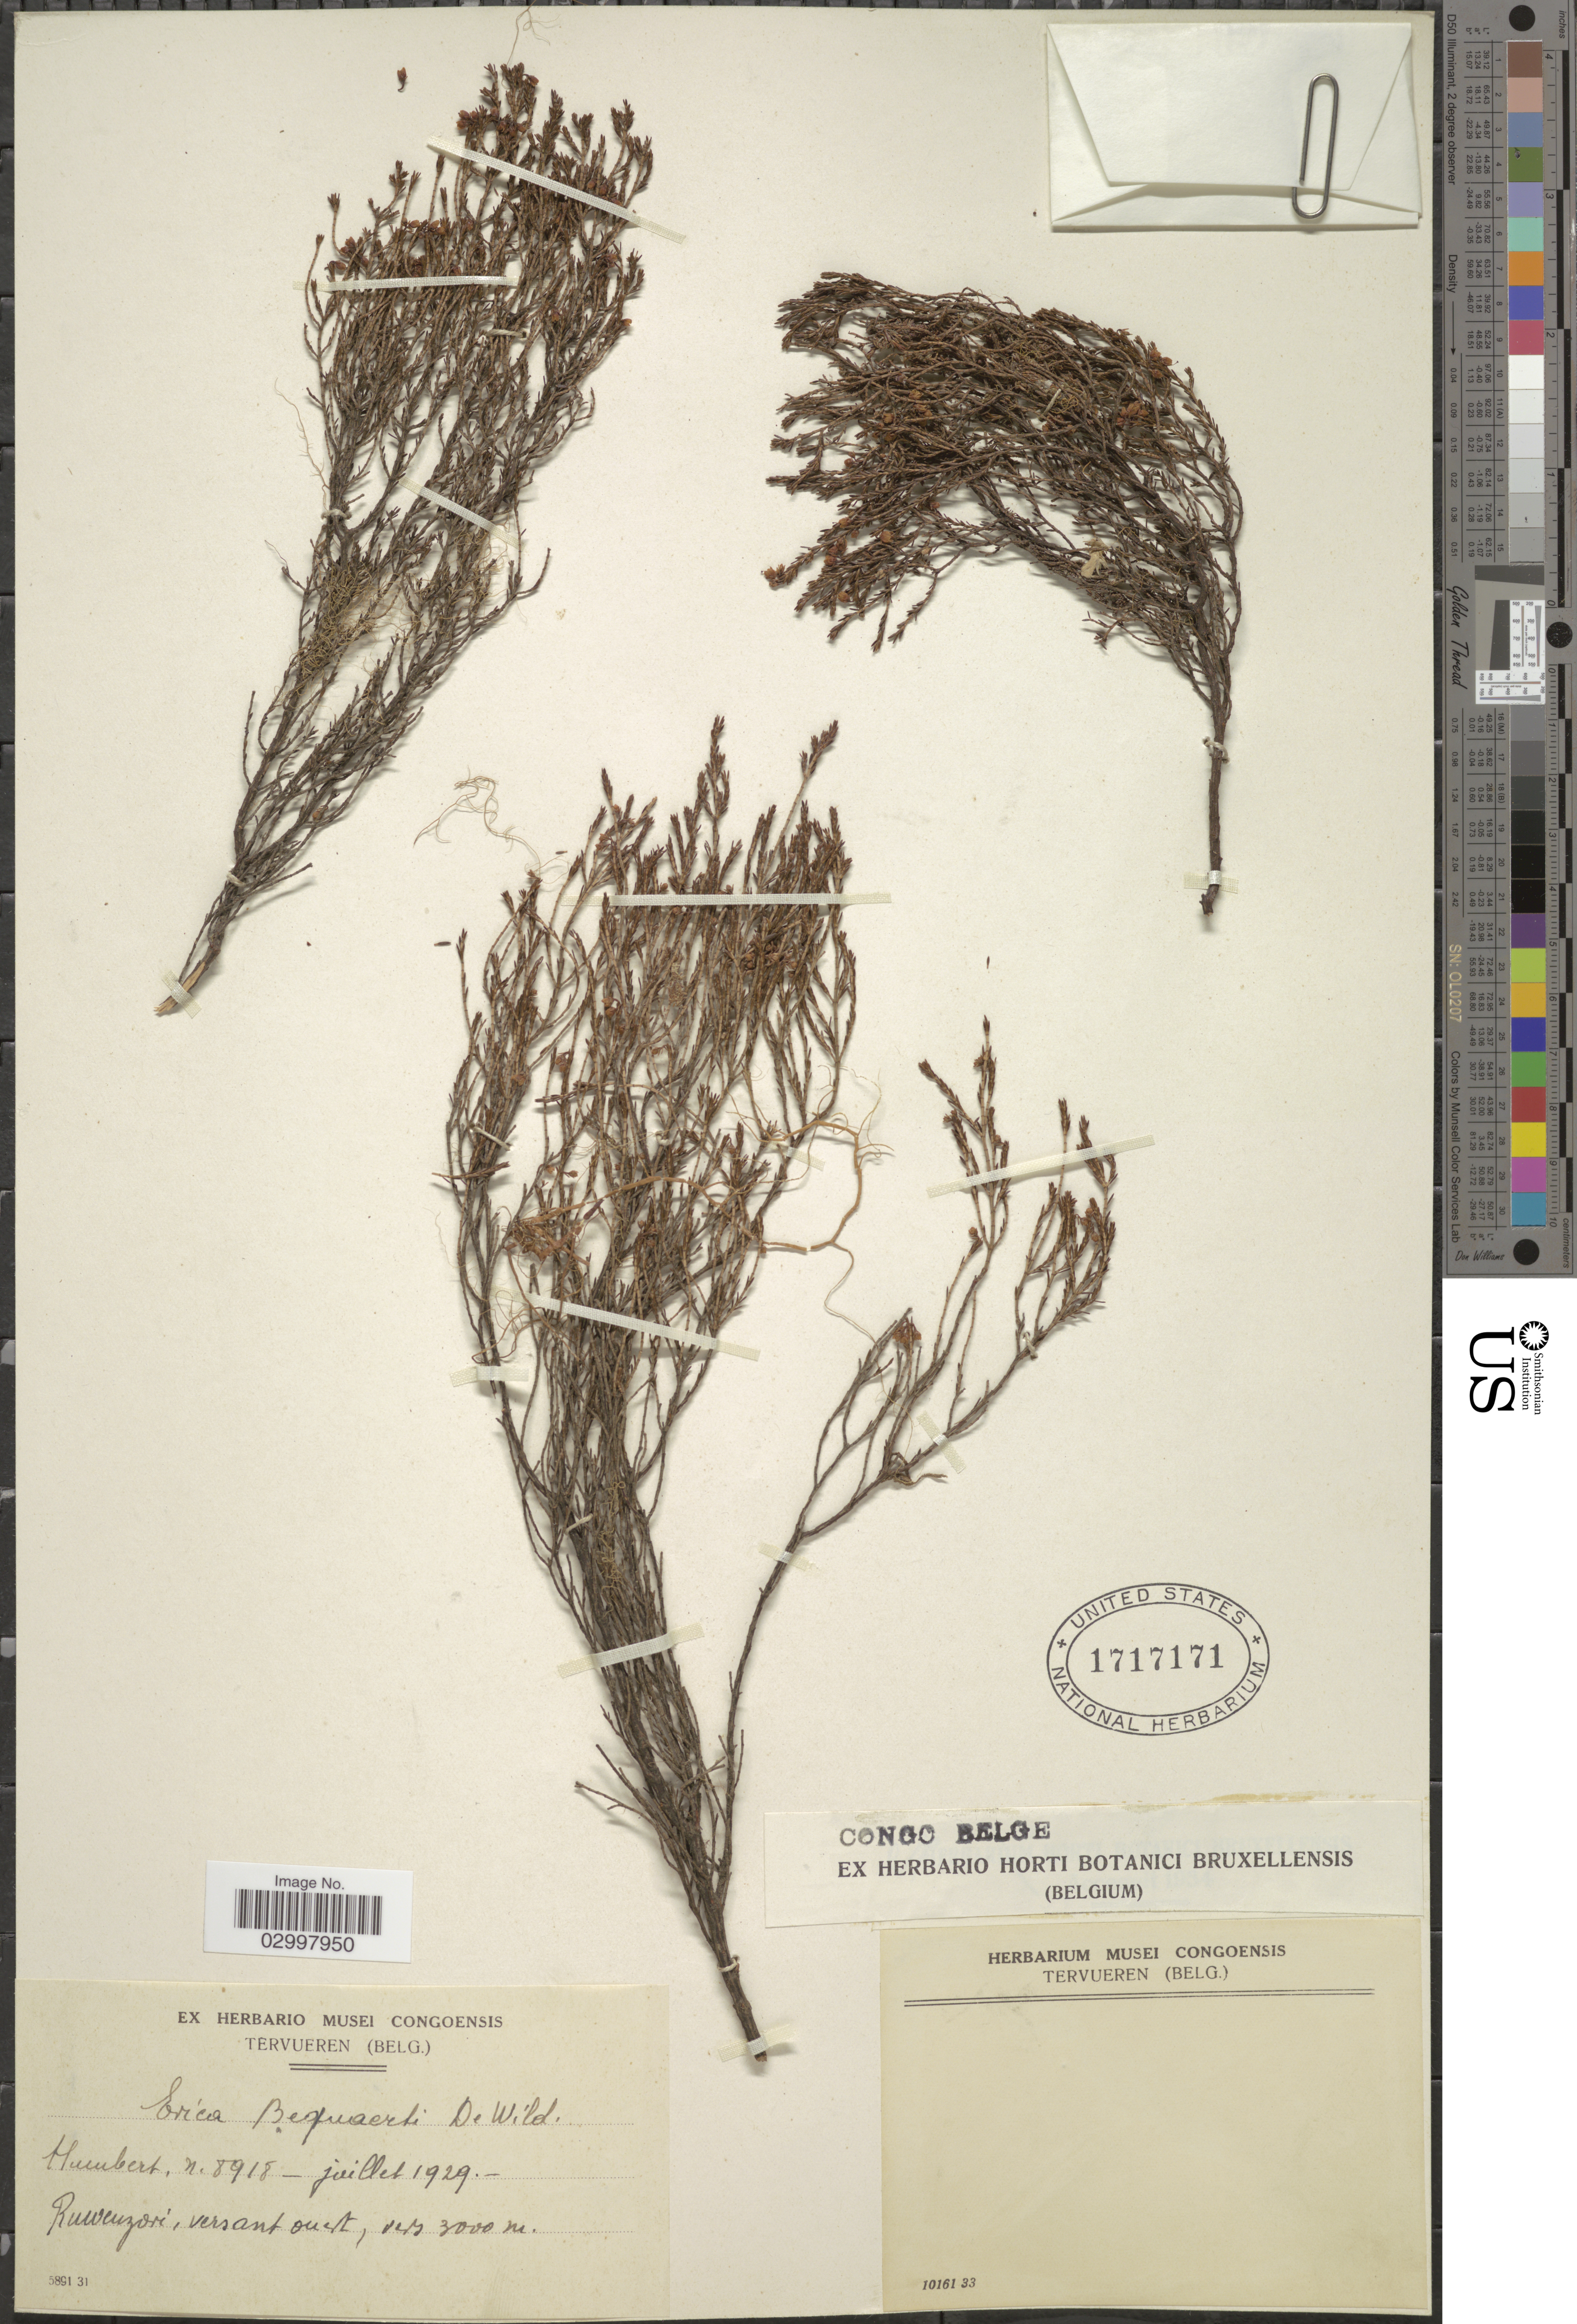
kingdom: Plantae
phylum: Tracheophyta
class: Magnoliopsida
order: Ericales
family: Ericaceae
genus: Erica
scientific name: Erica bequaertii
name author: De Wild.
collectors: -- Humbert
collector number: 8918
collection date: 1929-07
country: Congo, Democratic Republic of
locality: Ruwenzor, versant ouest.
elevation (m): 3000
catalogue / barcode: US 1717171